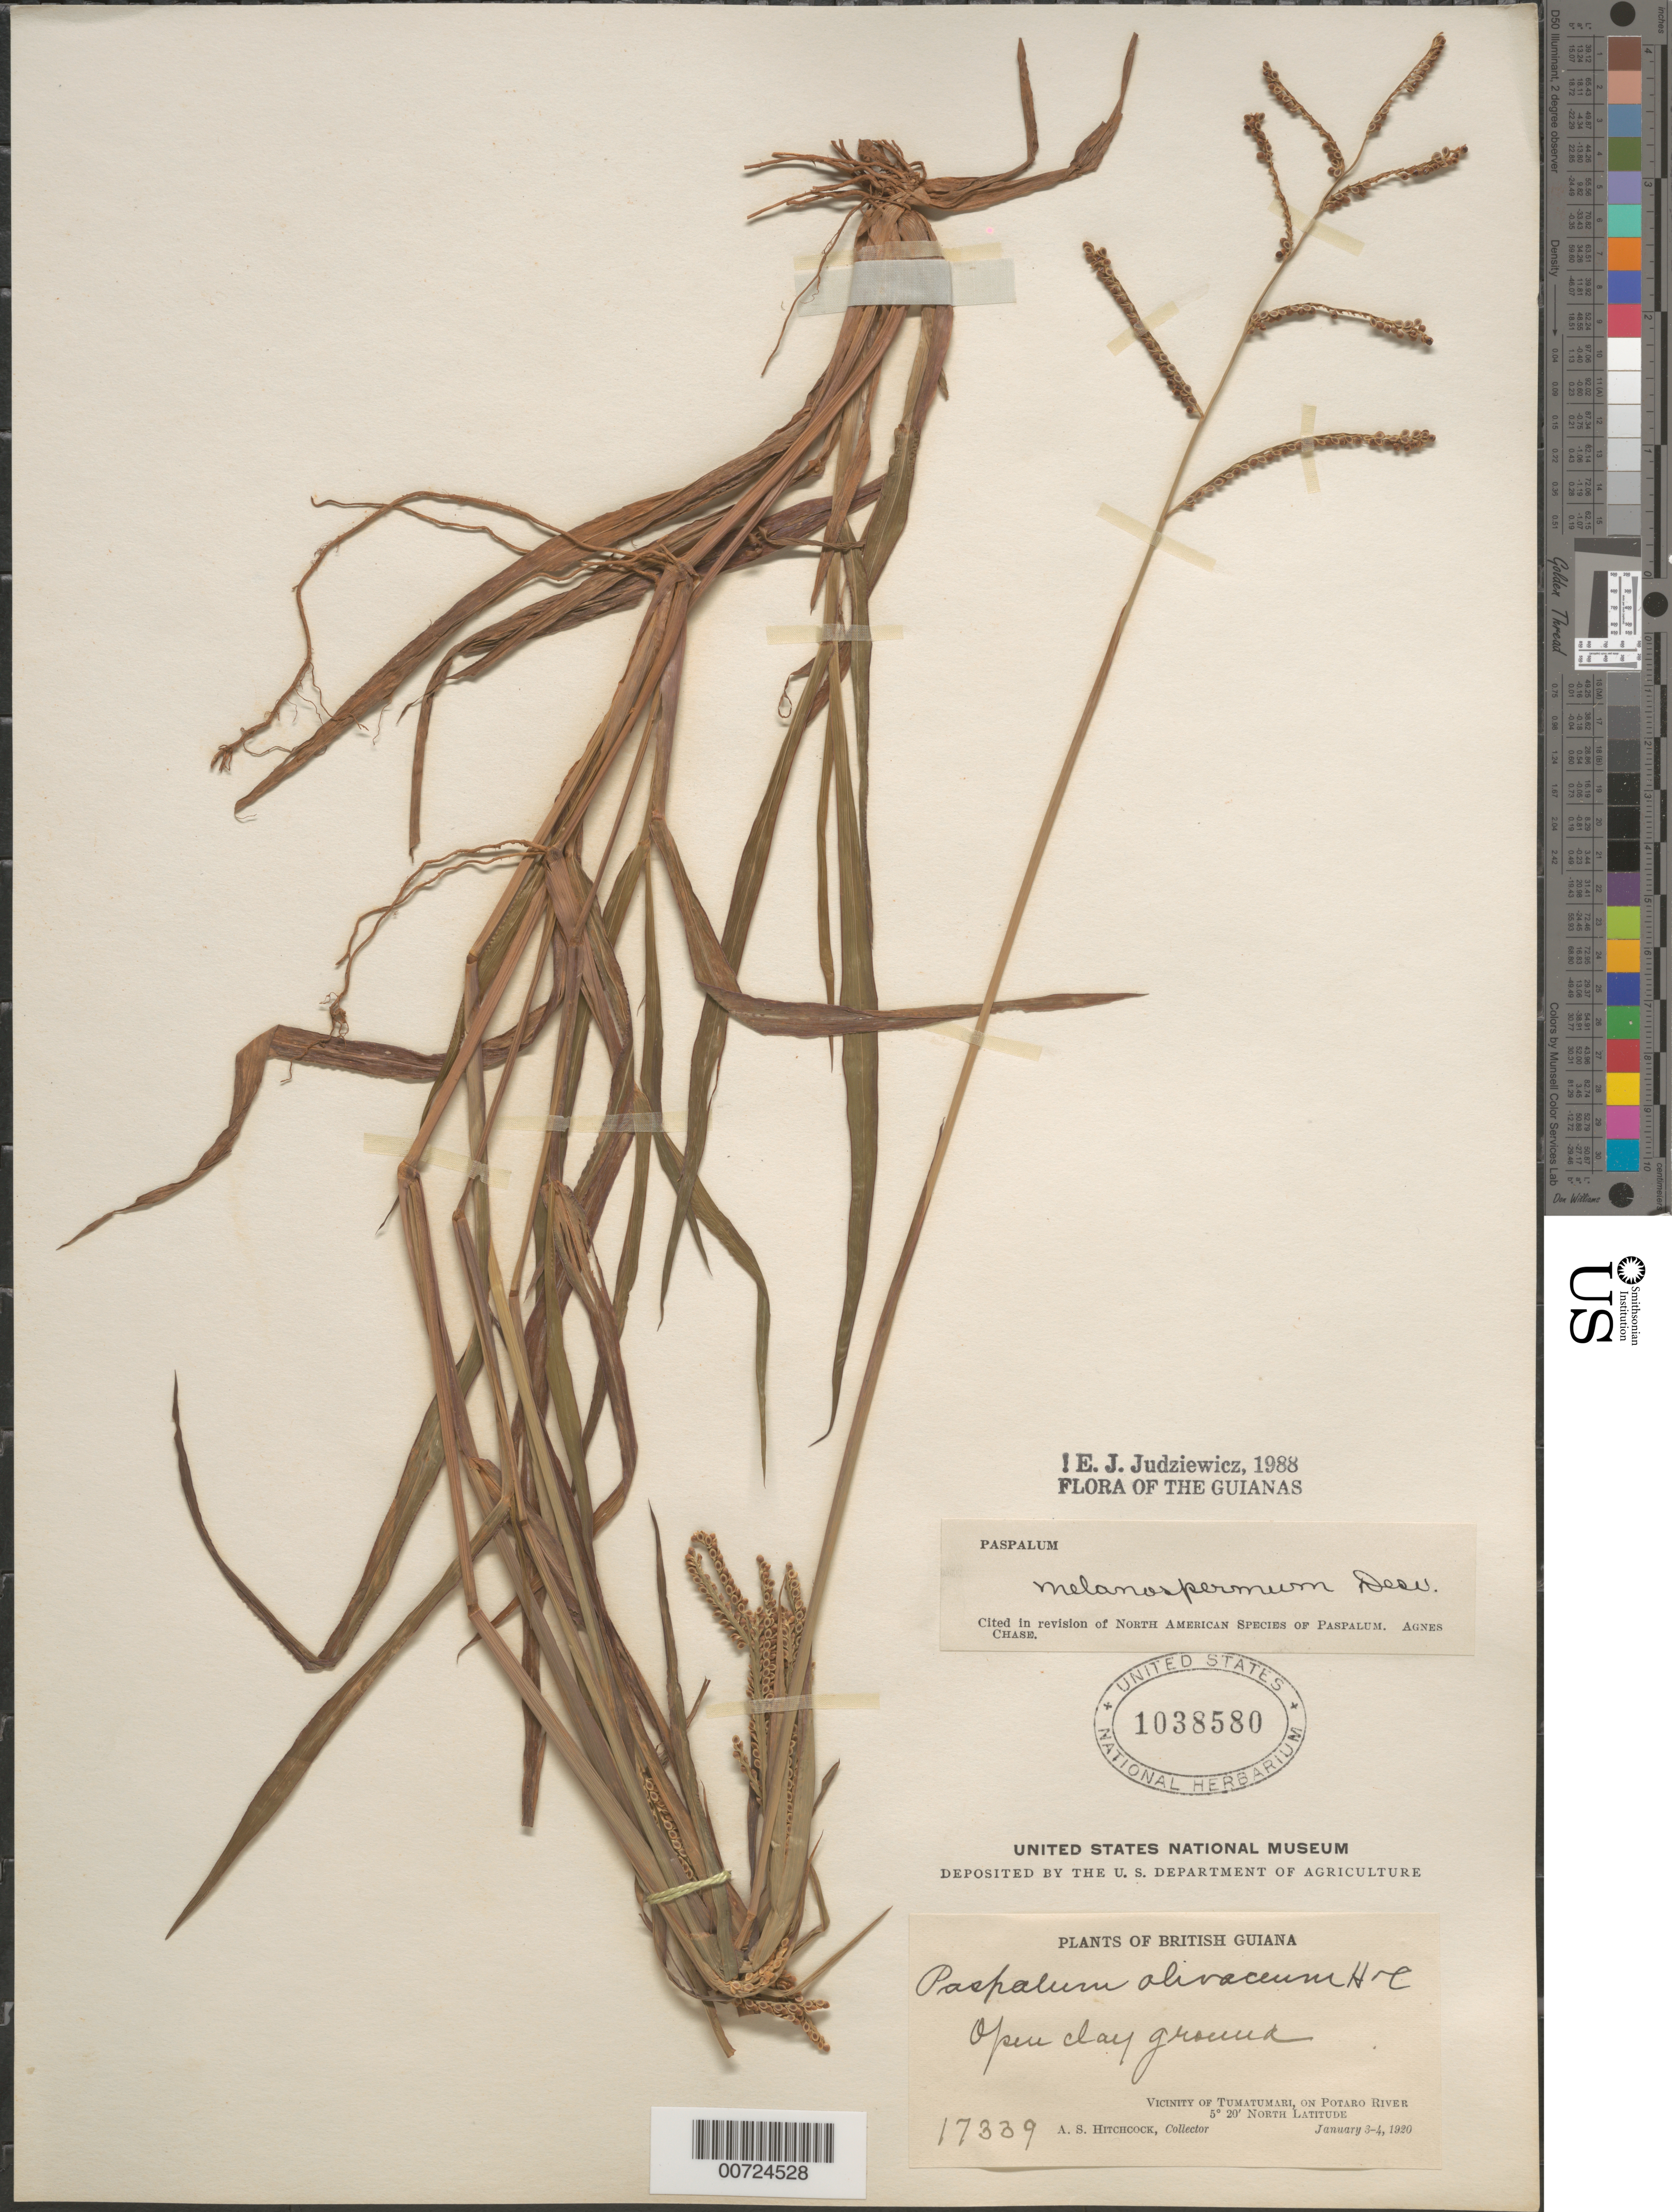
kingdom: Plantae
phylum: Tracheophyta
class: Liliopsida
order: Poales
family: Poaceae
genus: Paspalum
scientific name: Paspalum melanospermum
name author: Desv. ex Poir.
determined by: Judziewicz, E. J.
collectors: A. S. Hitchcock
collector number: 17339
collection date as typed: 3-Jan-20 to 5-Jan-20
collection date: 1920-01-03/1920-01-05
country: Guyana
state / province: Potaro-Siparuni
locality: Tumatumari Village, Potaro R.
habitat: Open clay ground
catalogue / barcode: US 1038580